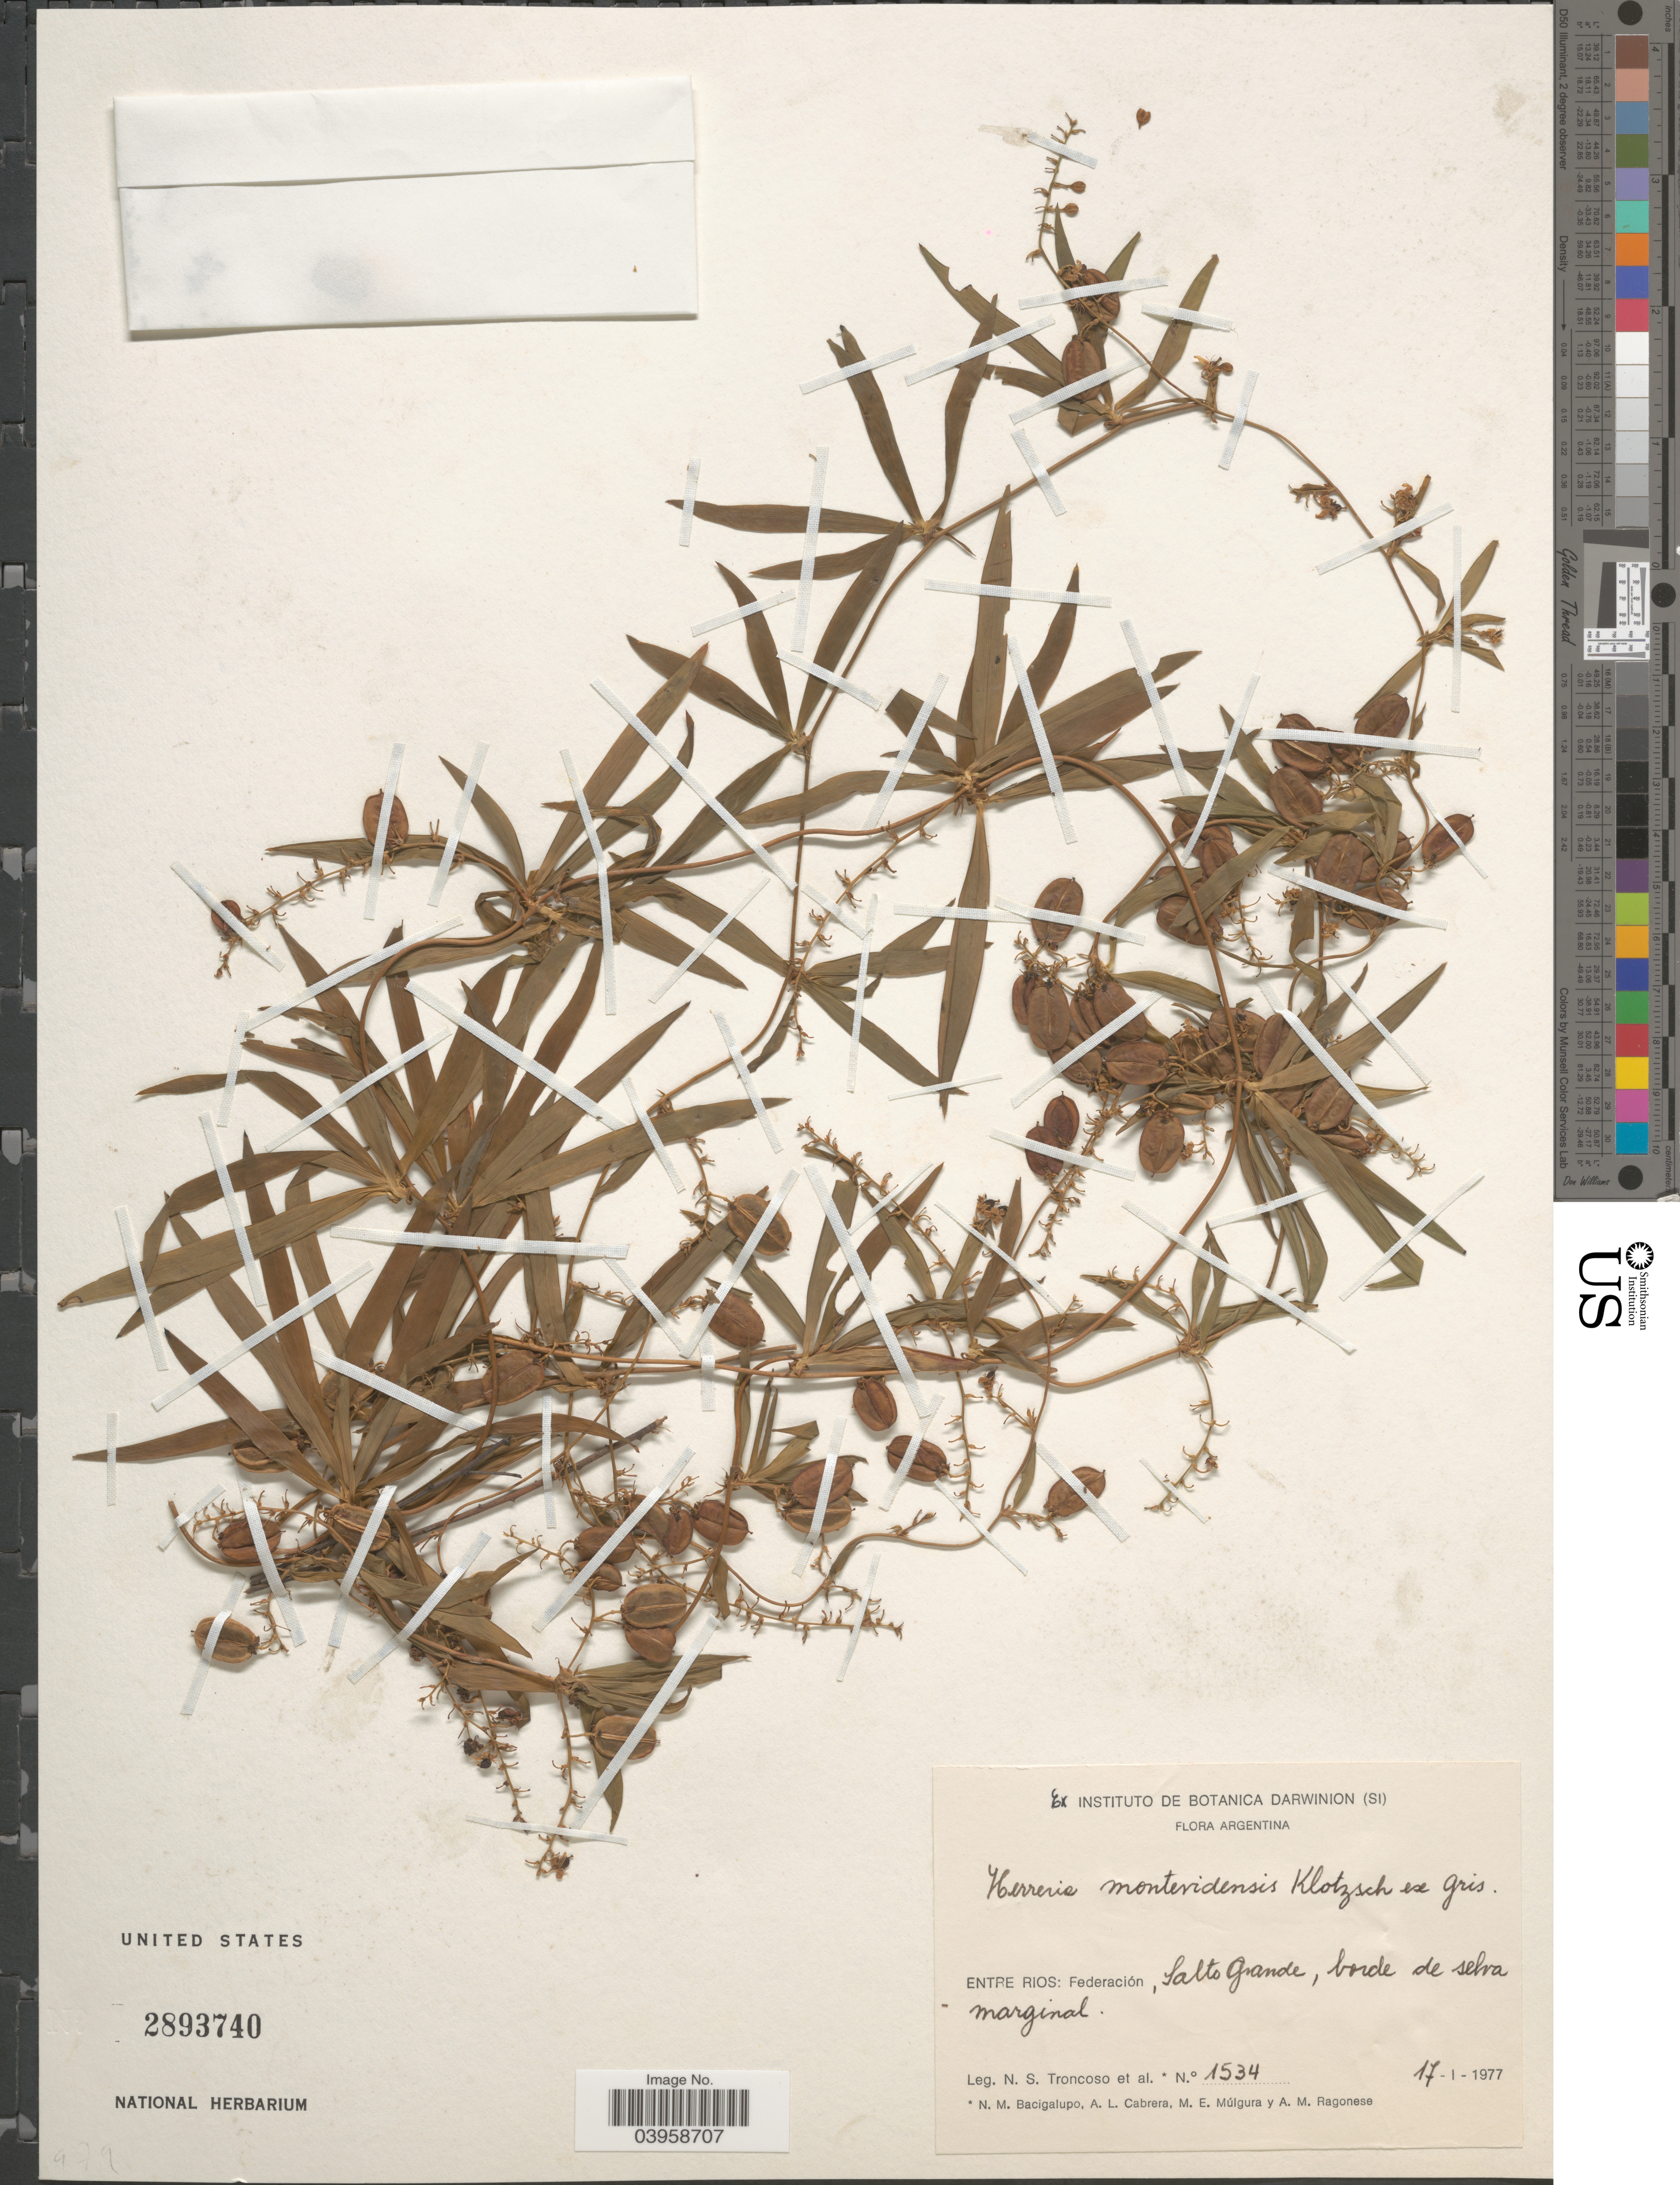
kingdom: Plantae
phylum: Tracheophyta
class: Liliopsida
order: Asparagales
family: Asparagaceae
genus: Herreria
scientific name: Herreria montevidensis var. montevidensis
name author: Klotzsch ex Griseb.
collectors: N. Troncoso, N. M. Bacigalupo, A. L. Cabrera, M. E. Múlgura & et al.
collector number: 1534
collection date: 1977-01-17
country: Argentina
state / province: Entre Rios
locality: Federación, Salto Grande, borde de selva marginal.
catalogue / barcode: US 2893740